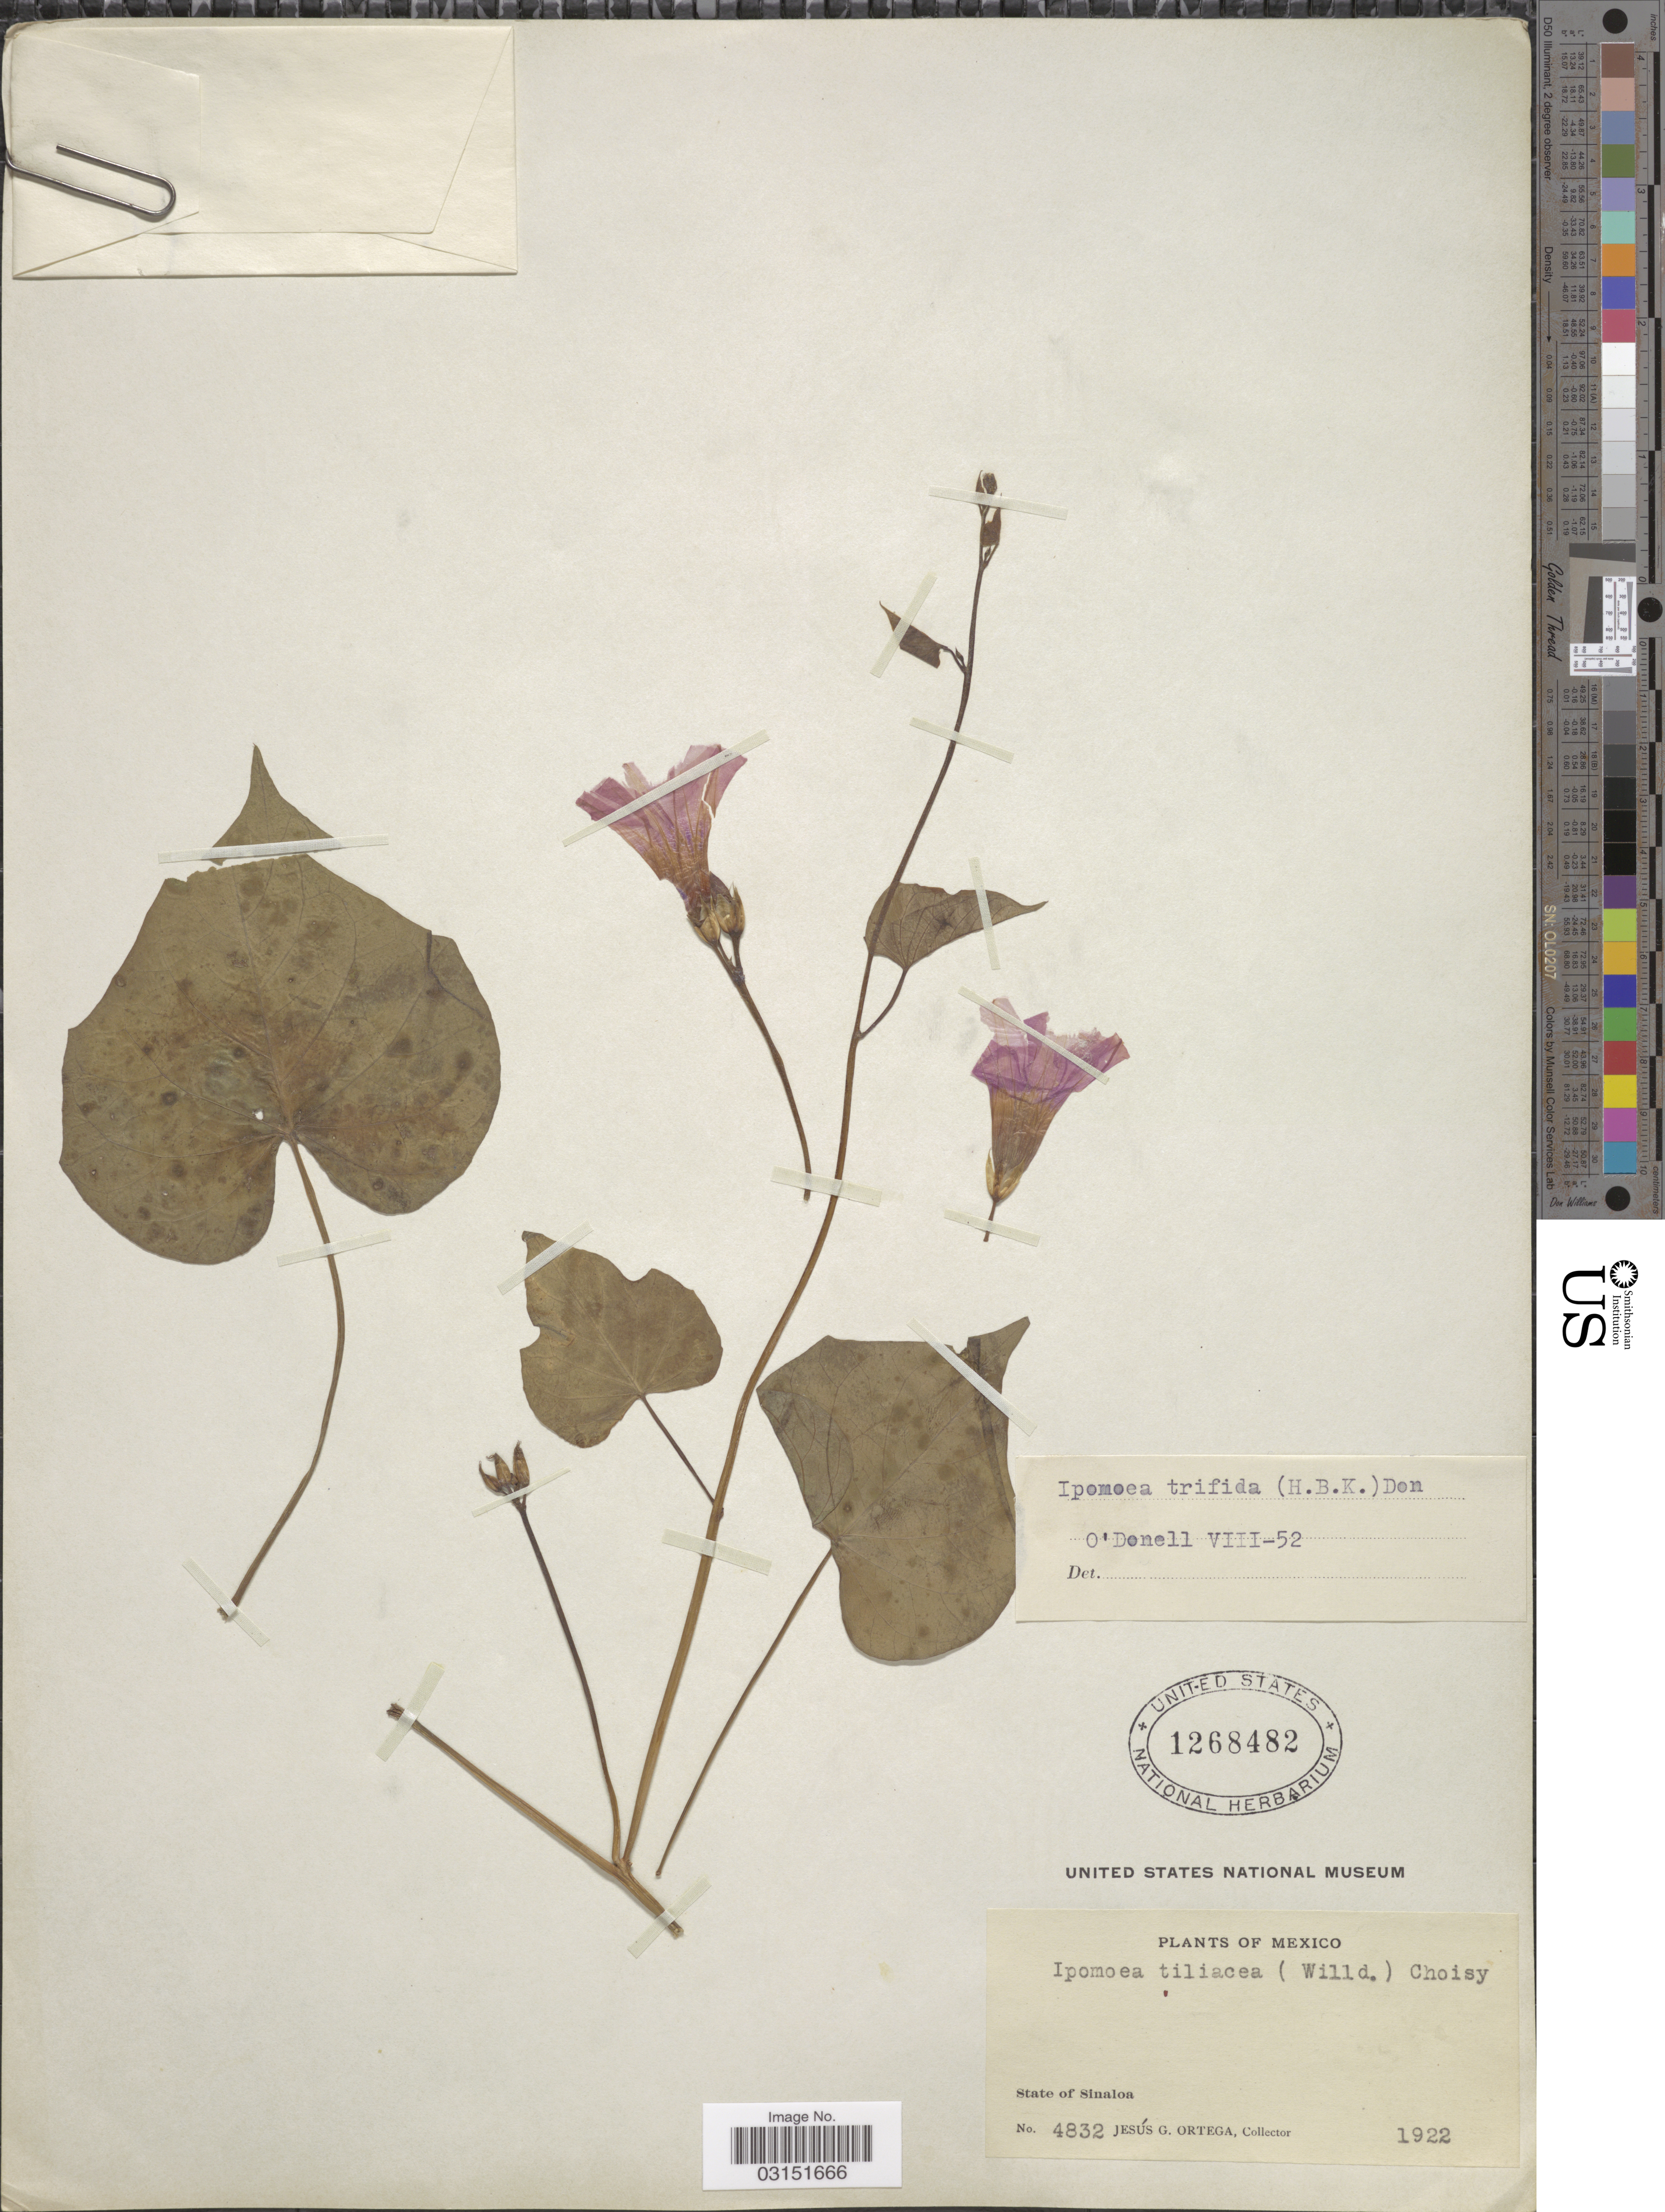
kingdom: Plantae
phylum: Tracheophyta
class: Magnoliopsida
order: Solanales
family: Convolvulaceae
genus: Ipomoea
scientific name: Ipomoea trifida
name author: (Kunth) G. Don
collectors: J. Ortega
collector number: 4832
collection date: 1922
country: Mexico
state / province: Sinaloa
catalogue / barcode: US 1268482